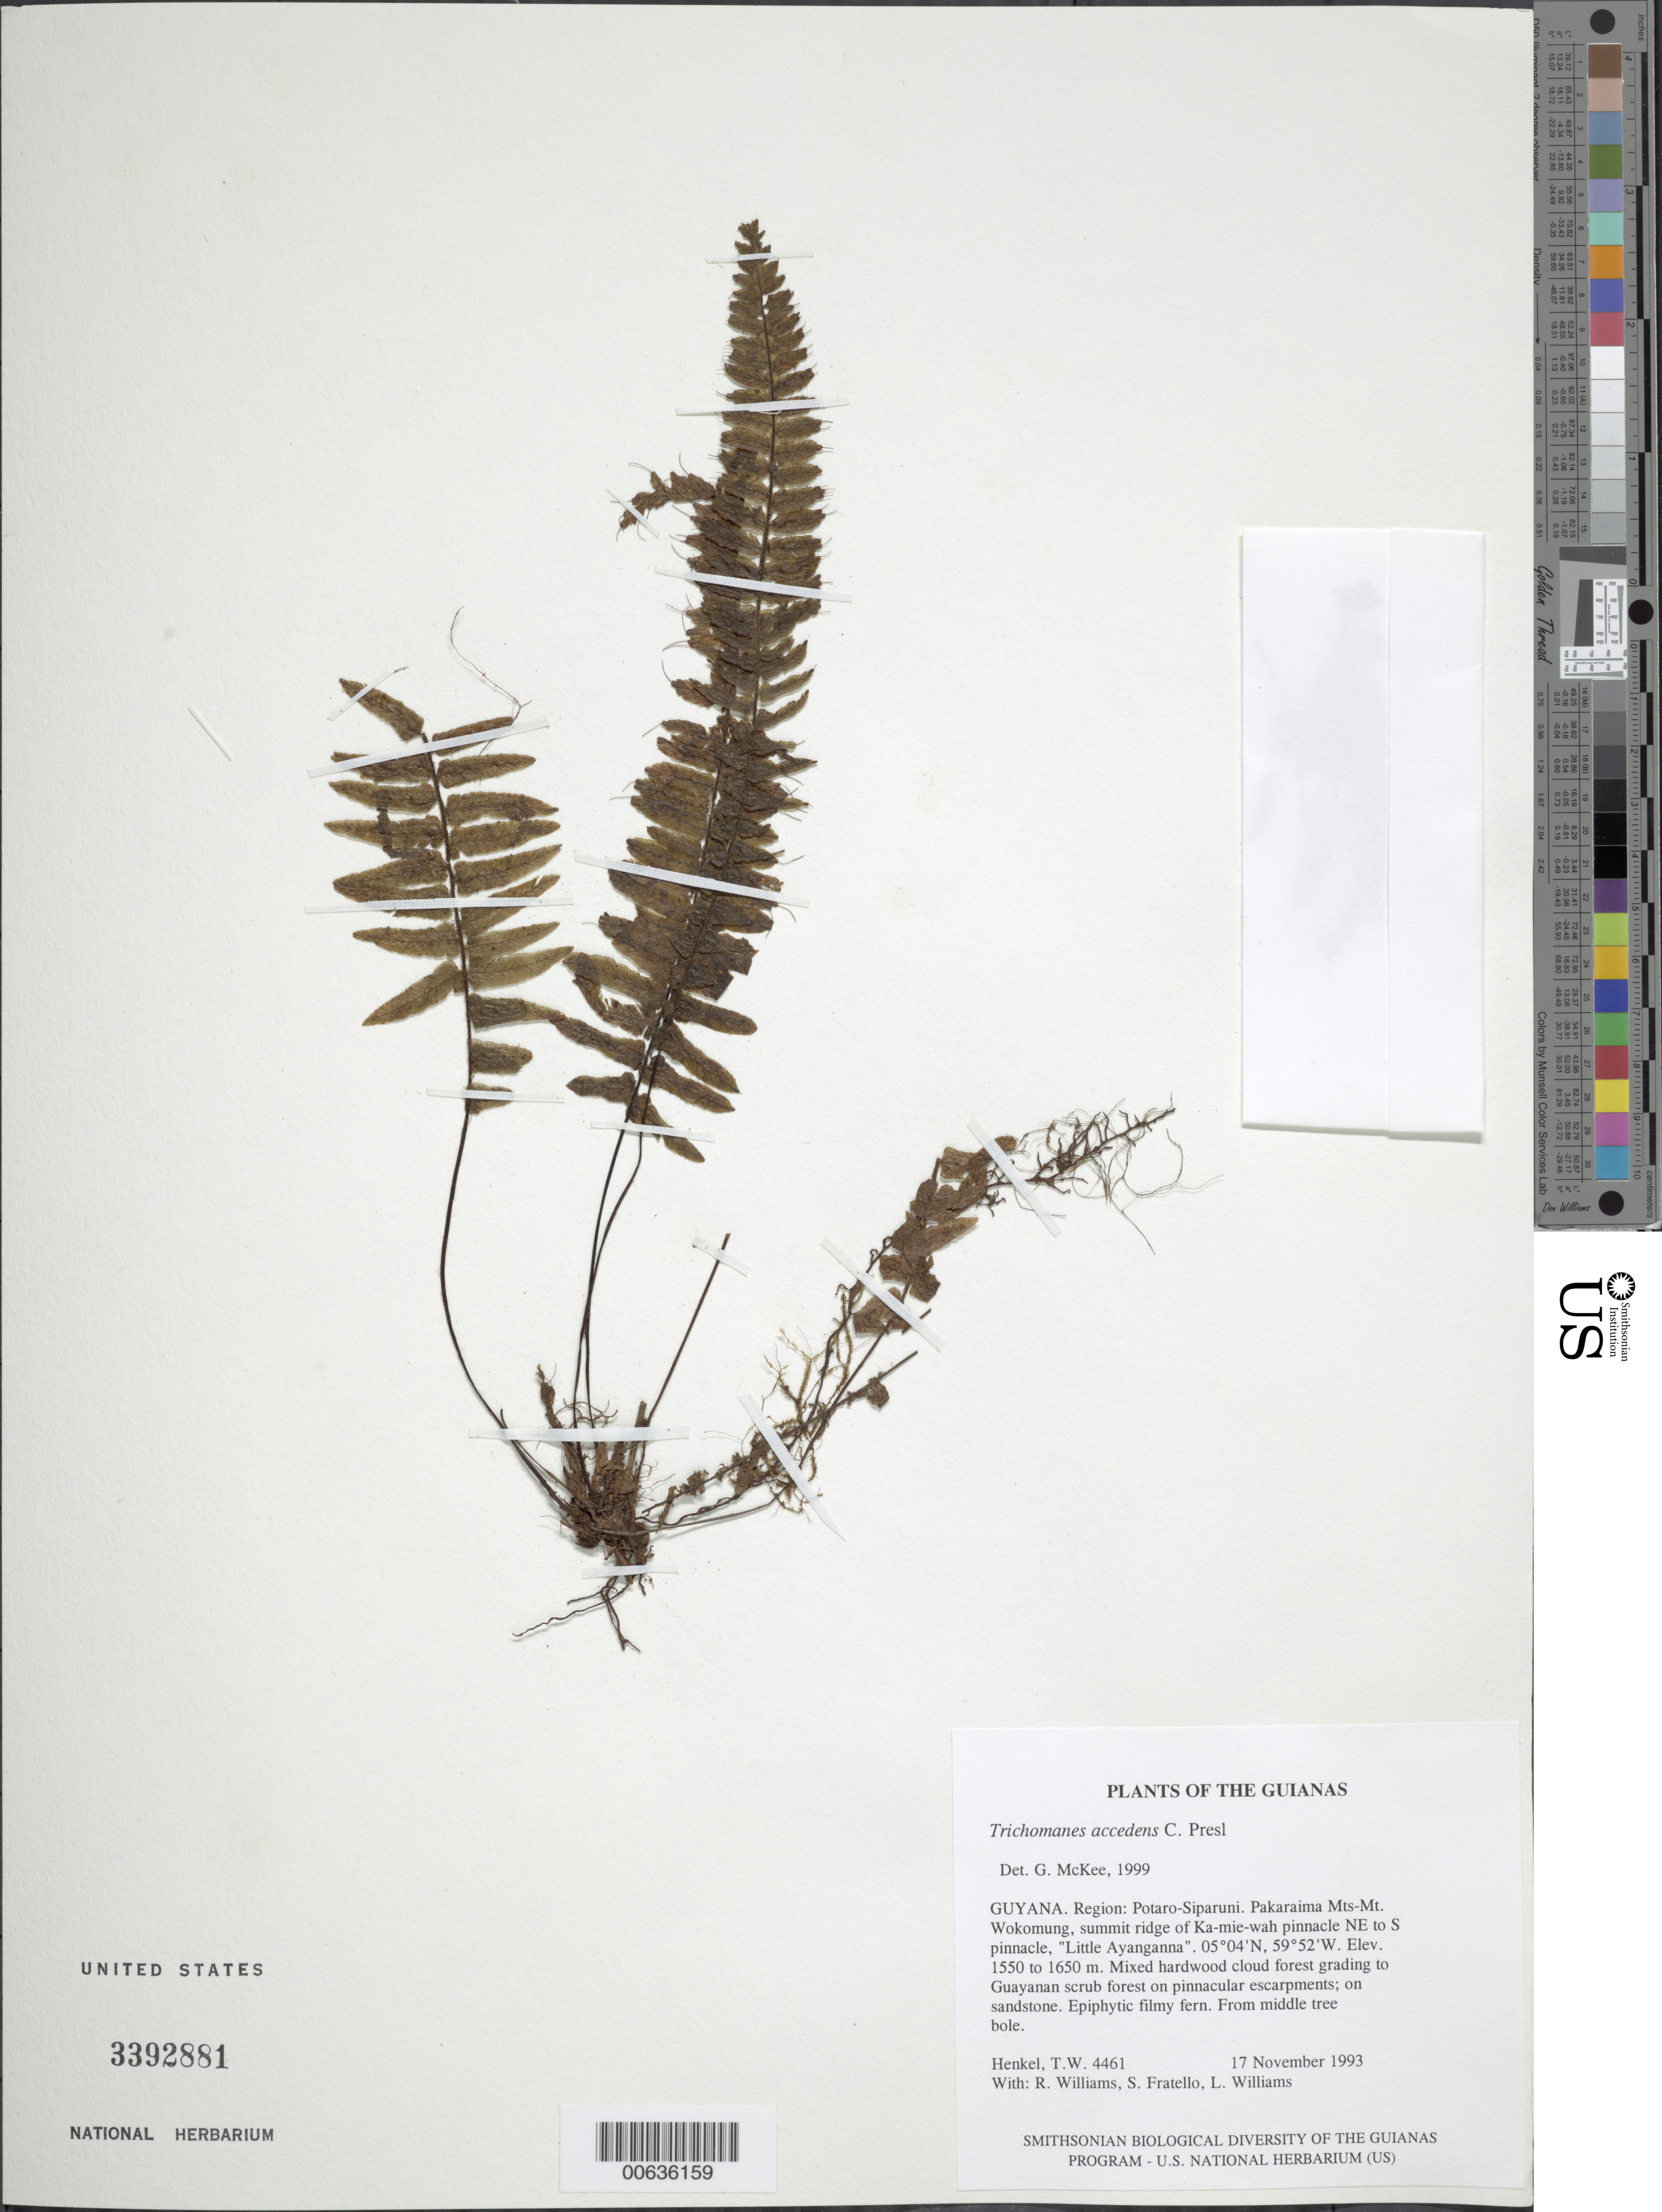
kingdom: Plantae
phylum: Tracheophyta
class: Polypodiopsida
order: Hymenophyllales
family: Hymenophyllaceae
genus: Trichomanes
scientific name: Trichomanes accedens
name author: C. Presl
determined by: McKee, G. S., (US), NMNH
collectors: T. Henkel, R. Williams, S. Fratello & L. Williams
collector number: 4461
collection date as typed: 17 November 1993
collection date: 1993-11-17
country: Guyana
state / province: Potaro-Siparuni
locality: Pakaraima Mts-Mt. Wokomung, summit ridge of Ka-mie-wah pinnacle NE to S pinnacle, "Little Ayanganna"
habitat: Mixed hardwood cloud forest grading to Guayanan scrub forest on pinnacular escarpments; on sandstone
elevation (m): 1550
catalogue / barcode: US 3392881